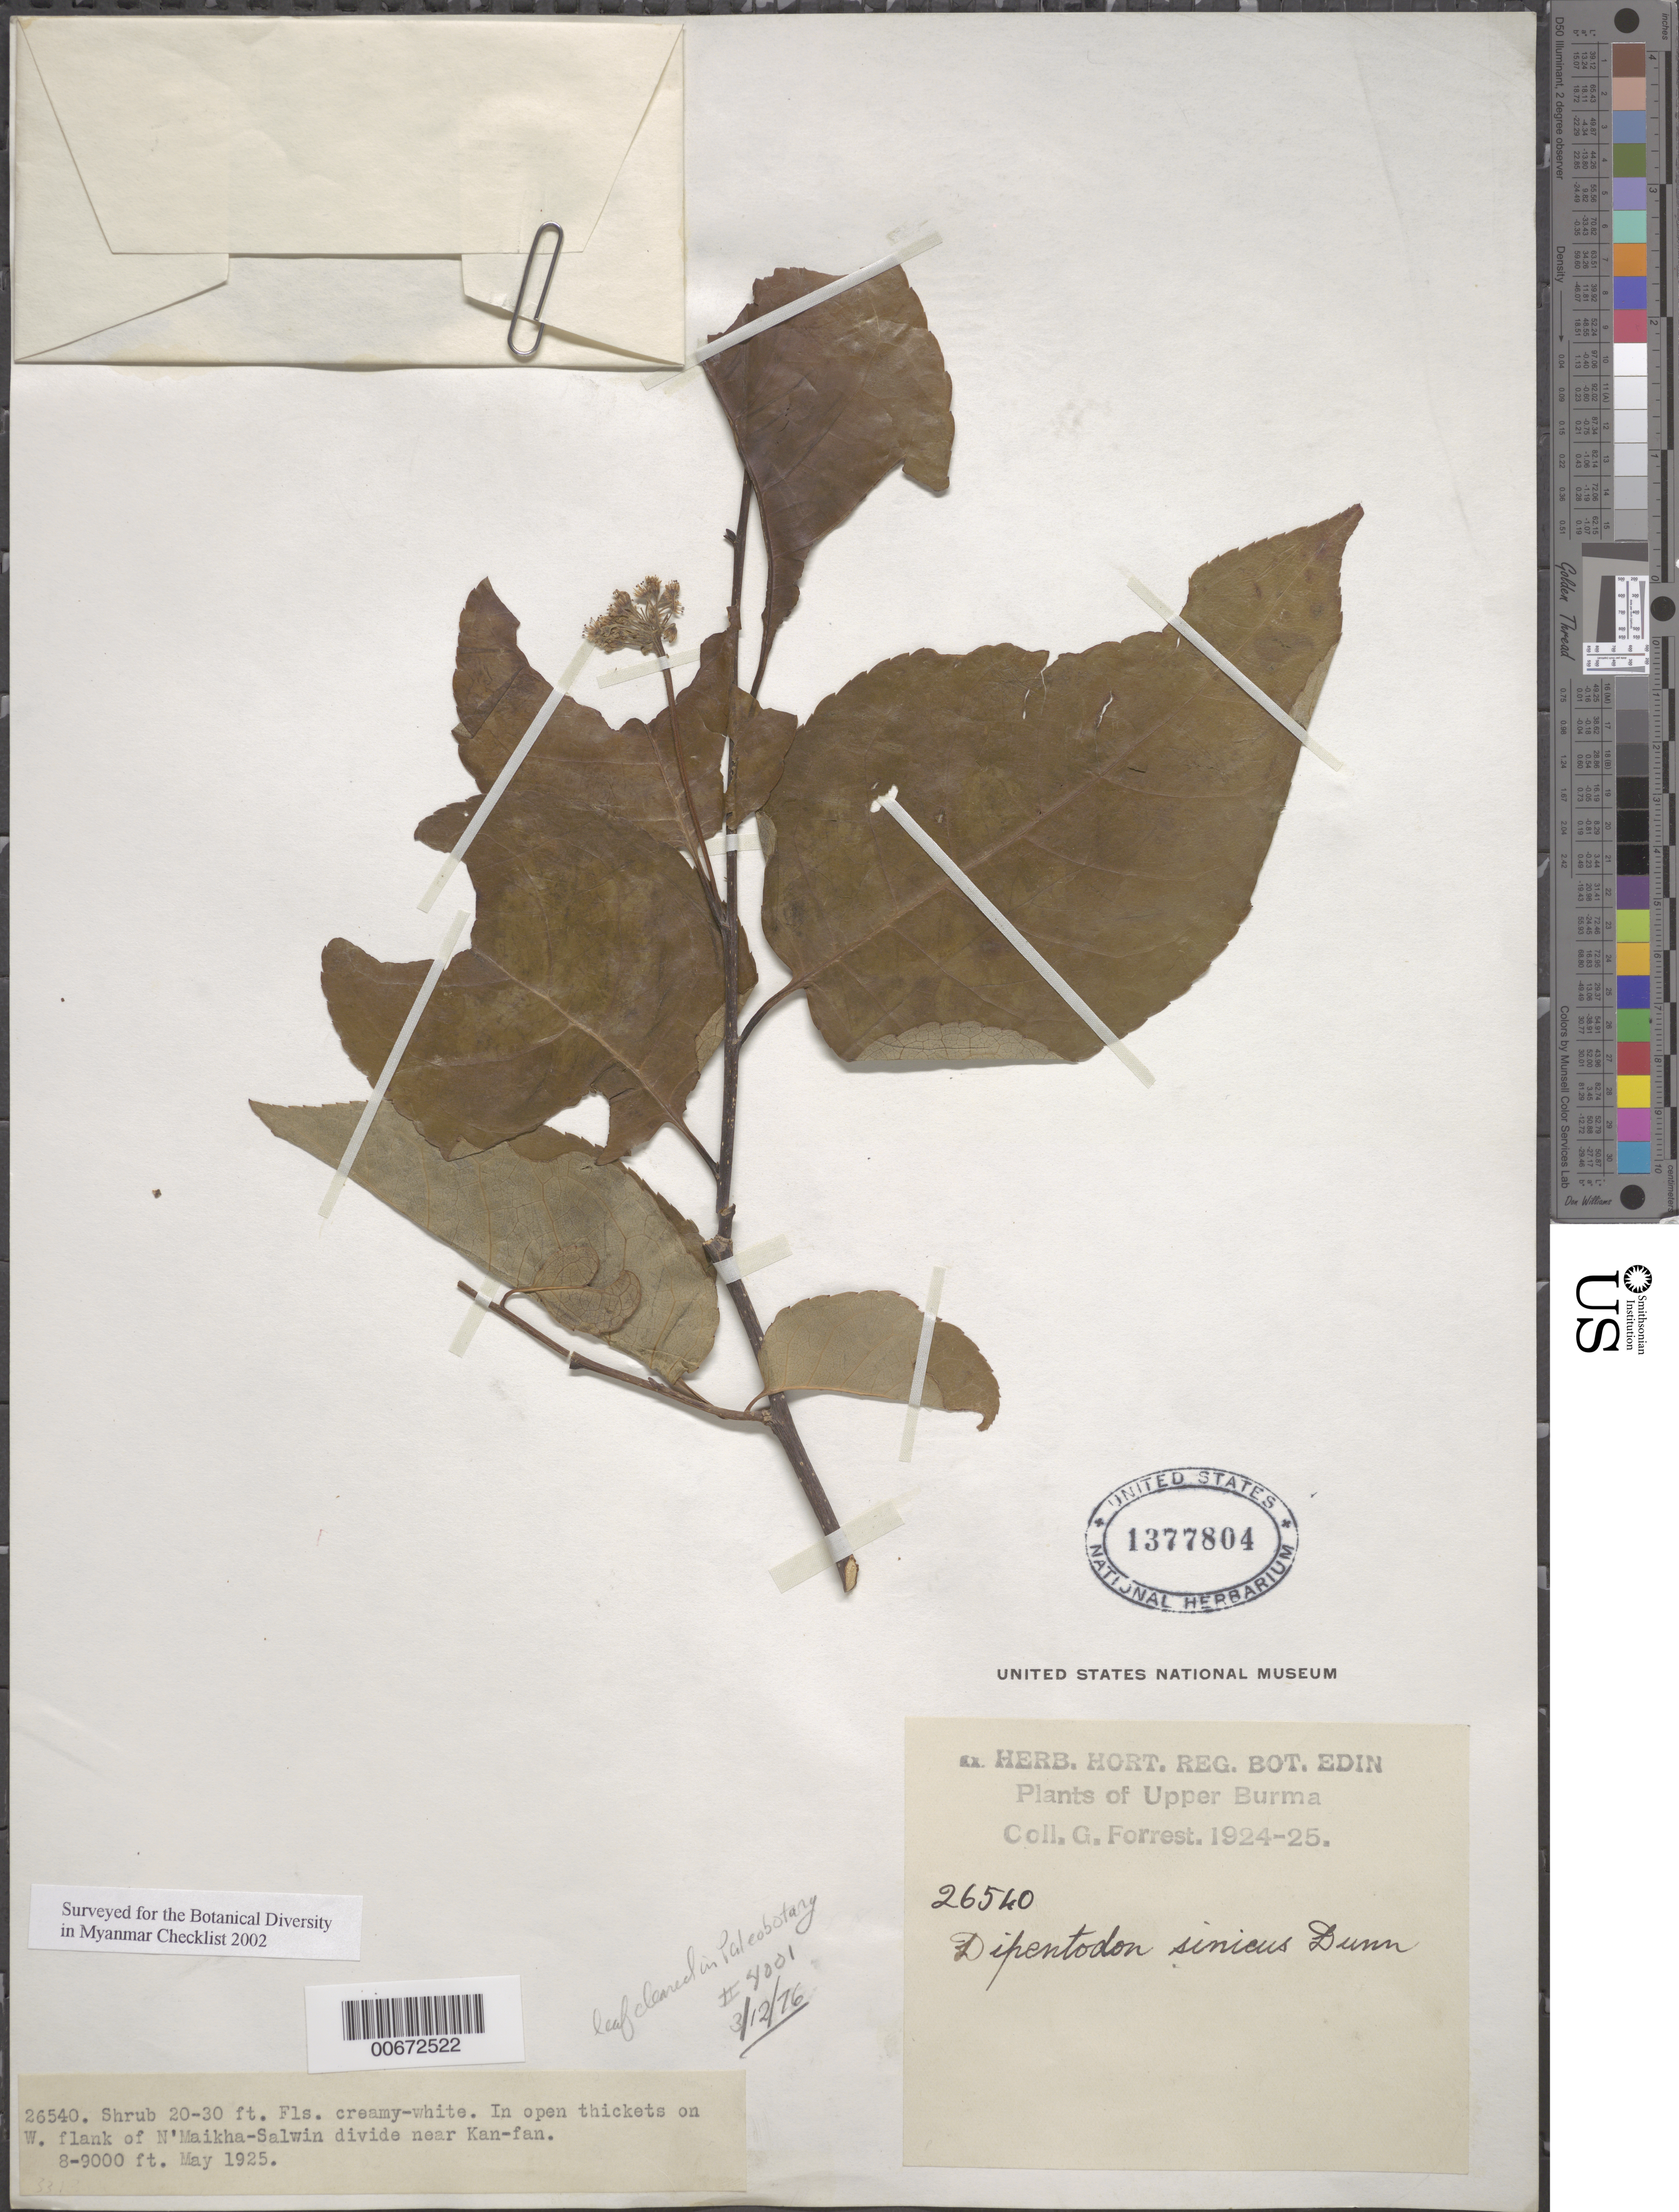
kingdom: Plantae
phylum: Tracheophyta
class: Magnoliopsida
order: Huerteales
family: Dipentodontaceae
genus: Dipentodon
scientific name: Dipentodon sinicus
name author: Dunn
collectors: G. Forrest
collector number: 26540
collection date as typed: May 1925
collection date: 1925-05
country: Myanmar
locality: Upper Burma, W flank of N'Maikha-Salwin Divide.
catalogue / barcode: US 1377804